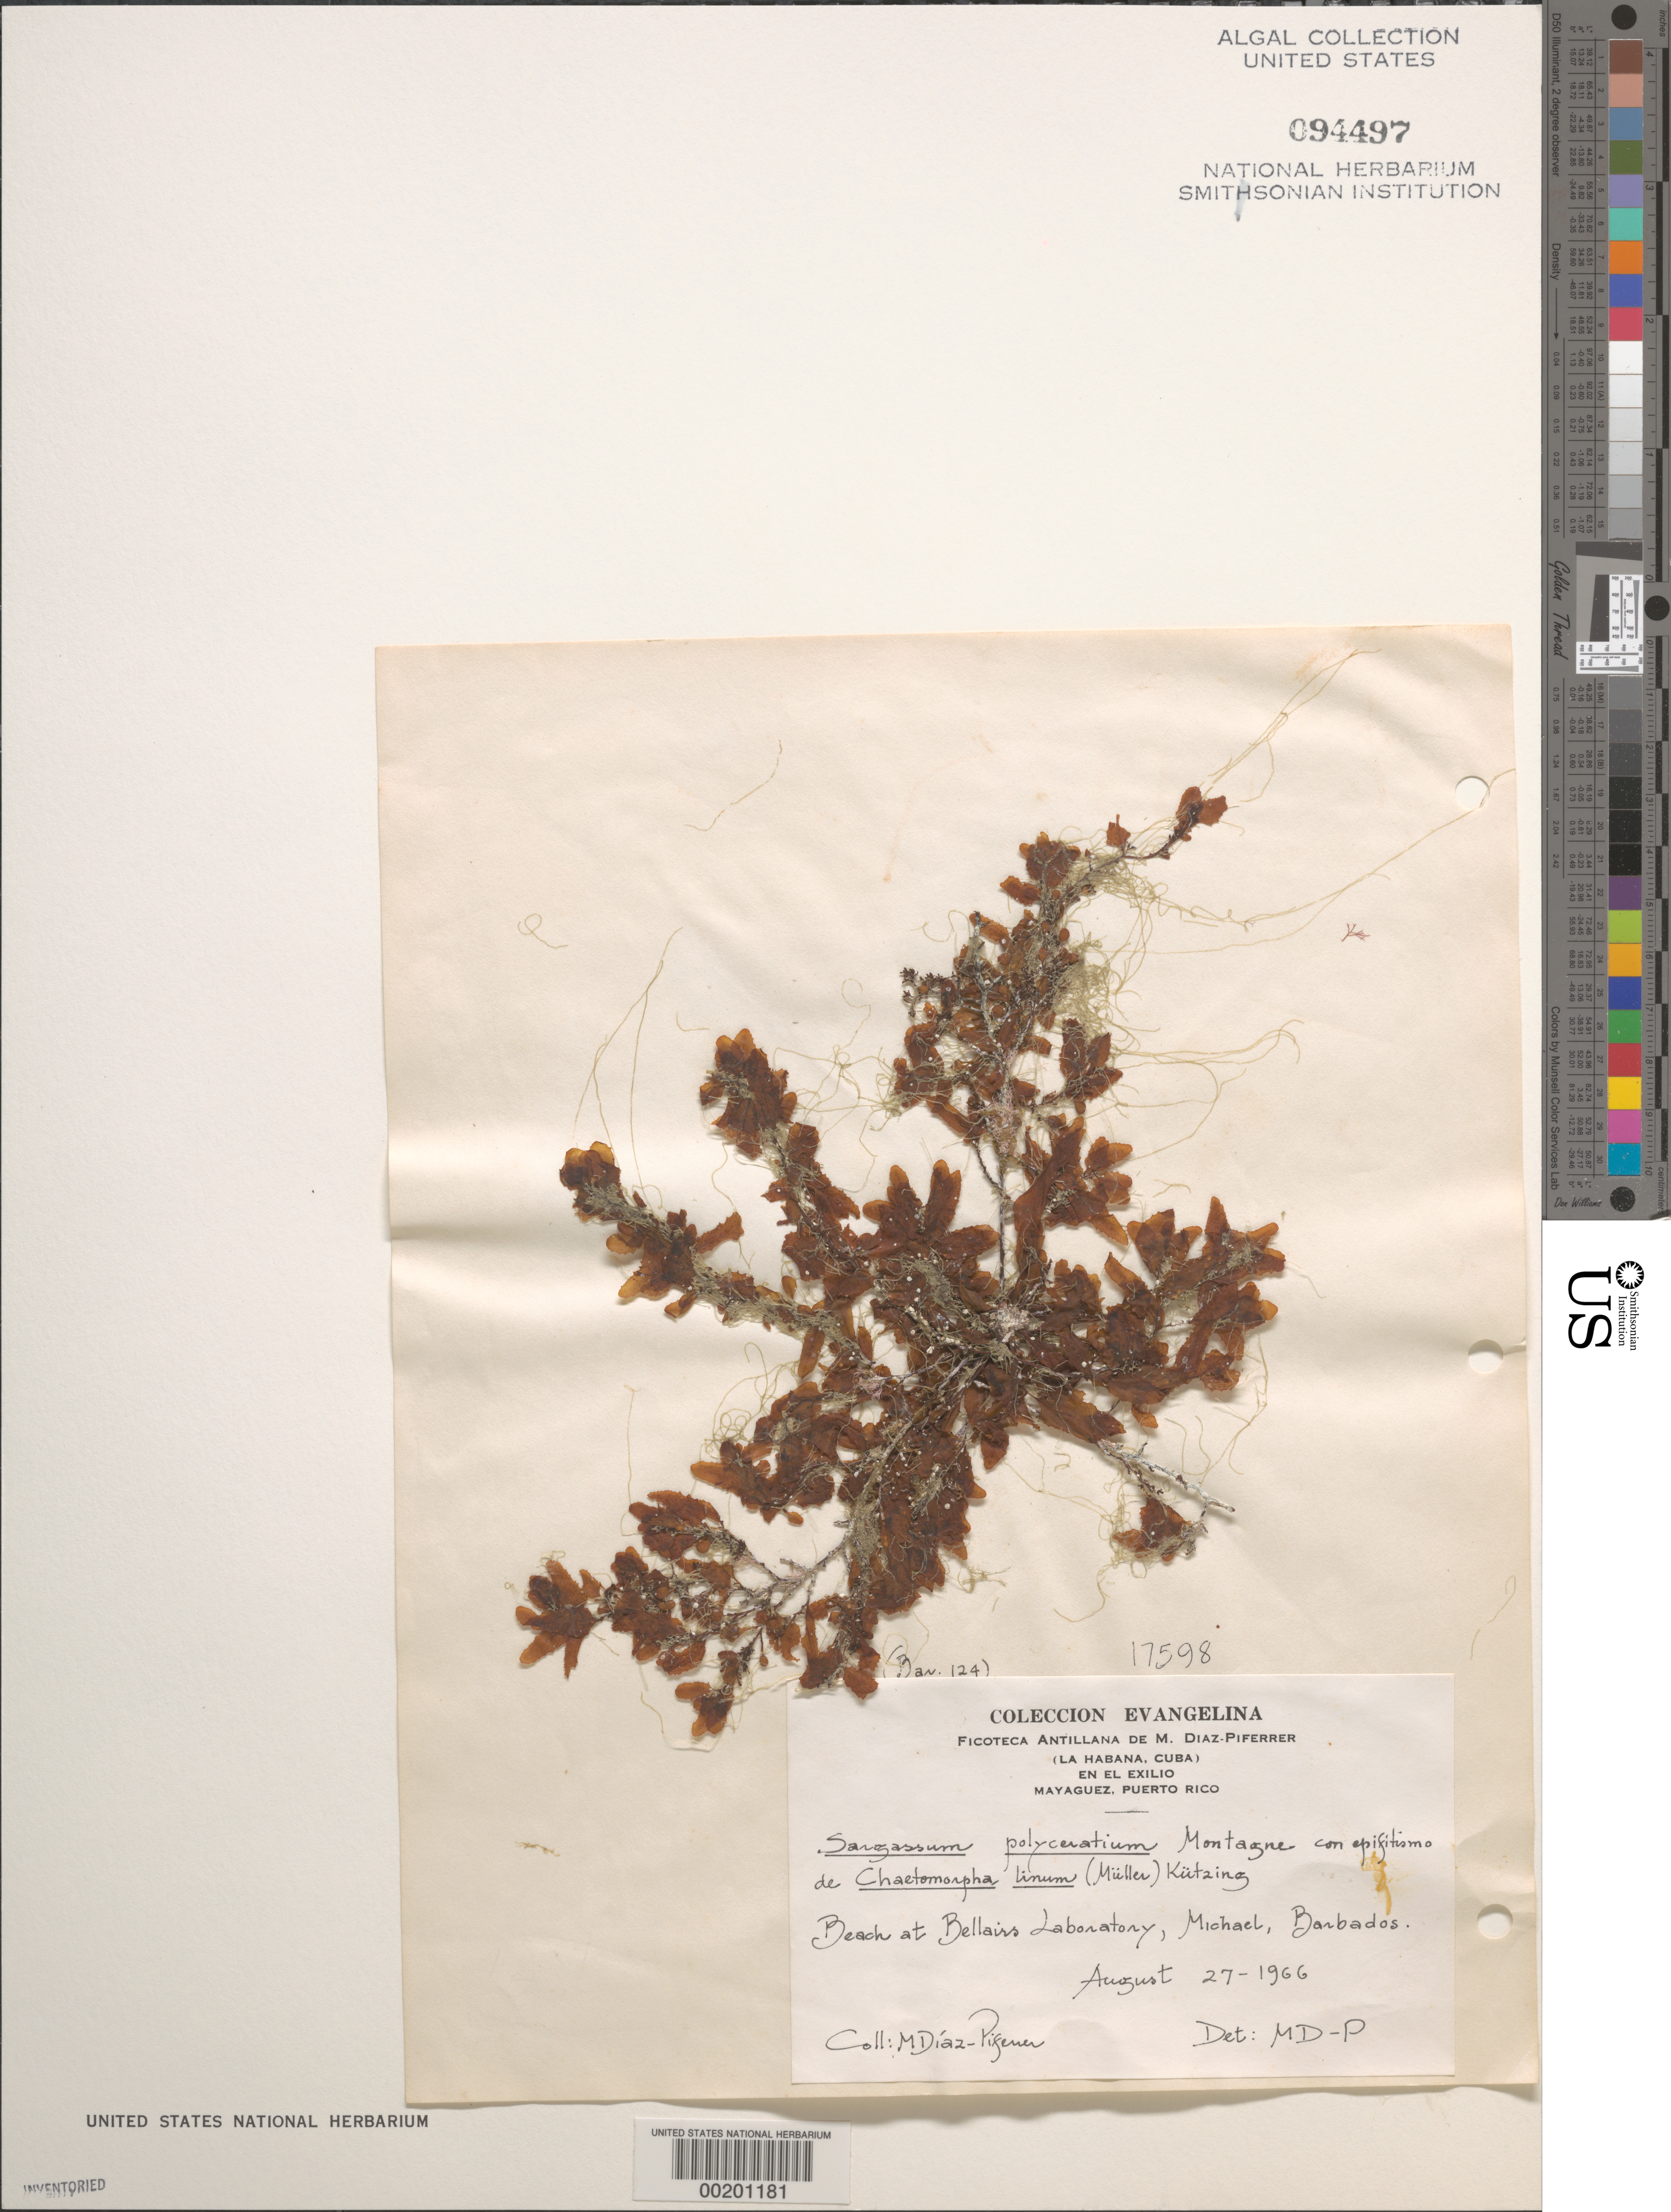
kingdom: Chromista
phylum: Ochrophyta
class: Phaeophyceae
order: Fucales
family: Sargassaceae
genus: Sargassum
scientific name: Sargassum polyceratium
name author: Mont.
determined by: Diaz-Piferrer, M.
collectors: M. Diaz-Piferrer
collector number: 17598 & BAR. 124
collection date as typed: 27 Aug 1966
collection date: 1966-08-27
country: Barbados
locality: Michael, Bellairs Laboratory Beach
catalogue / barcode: US 94497